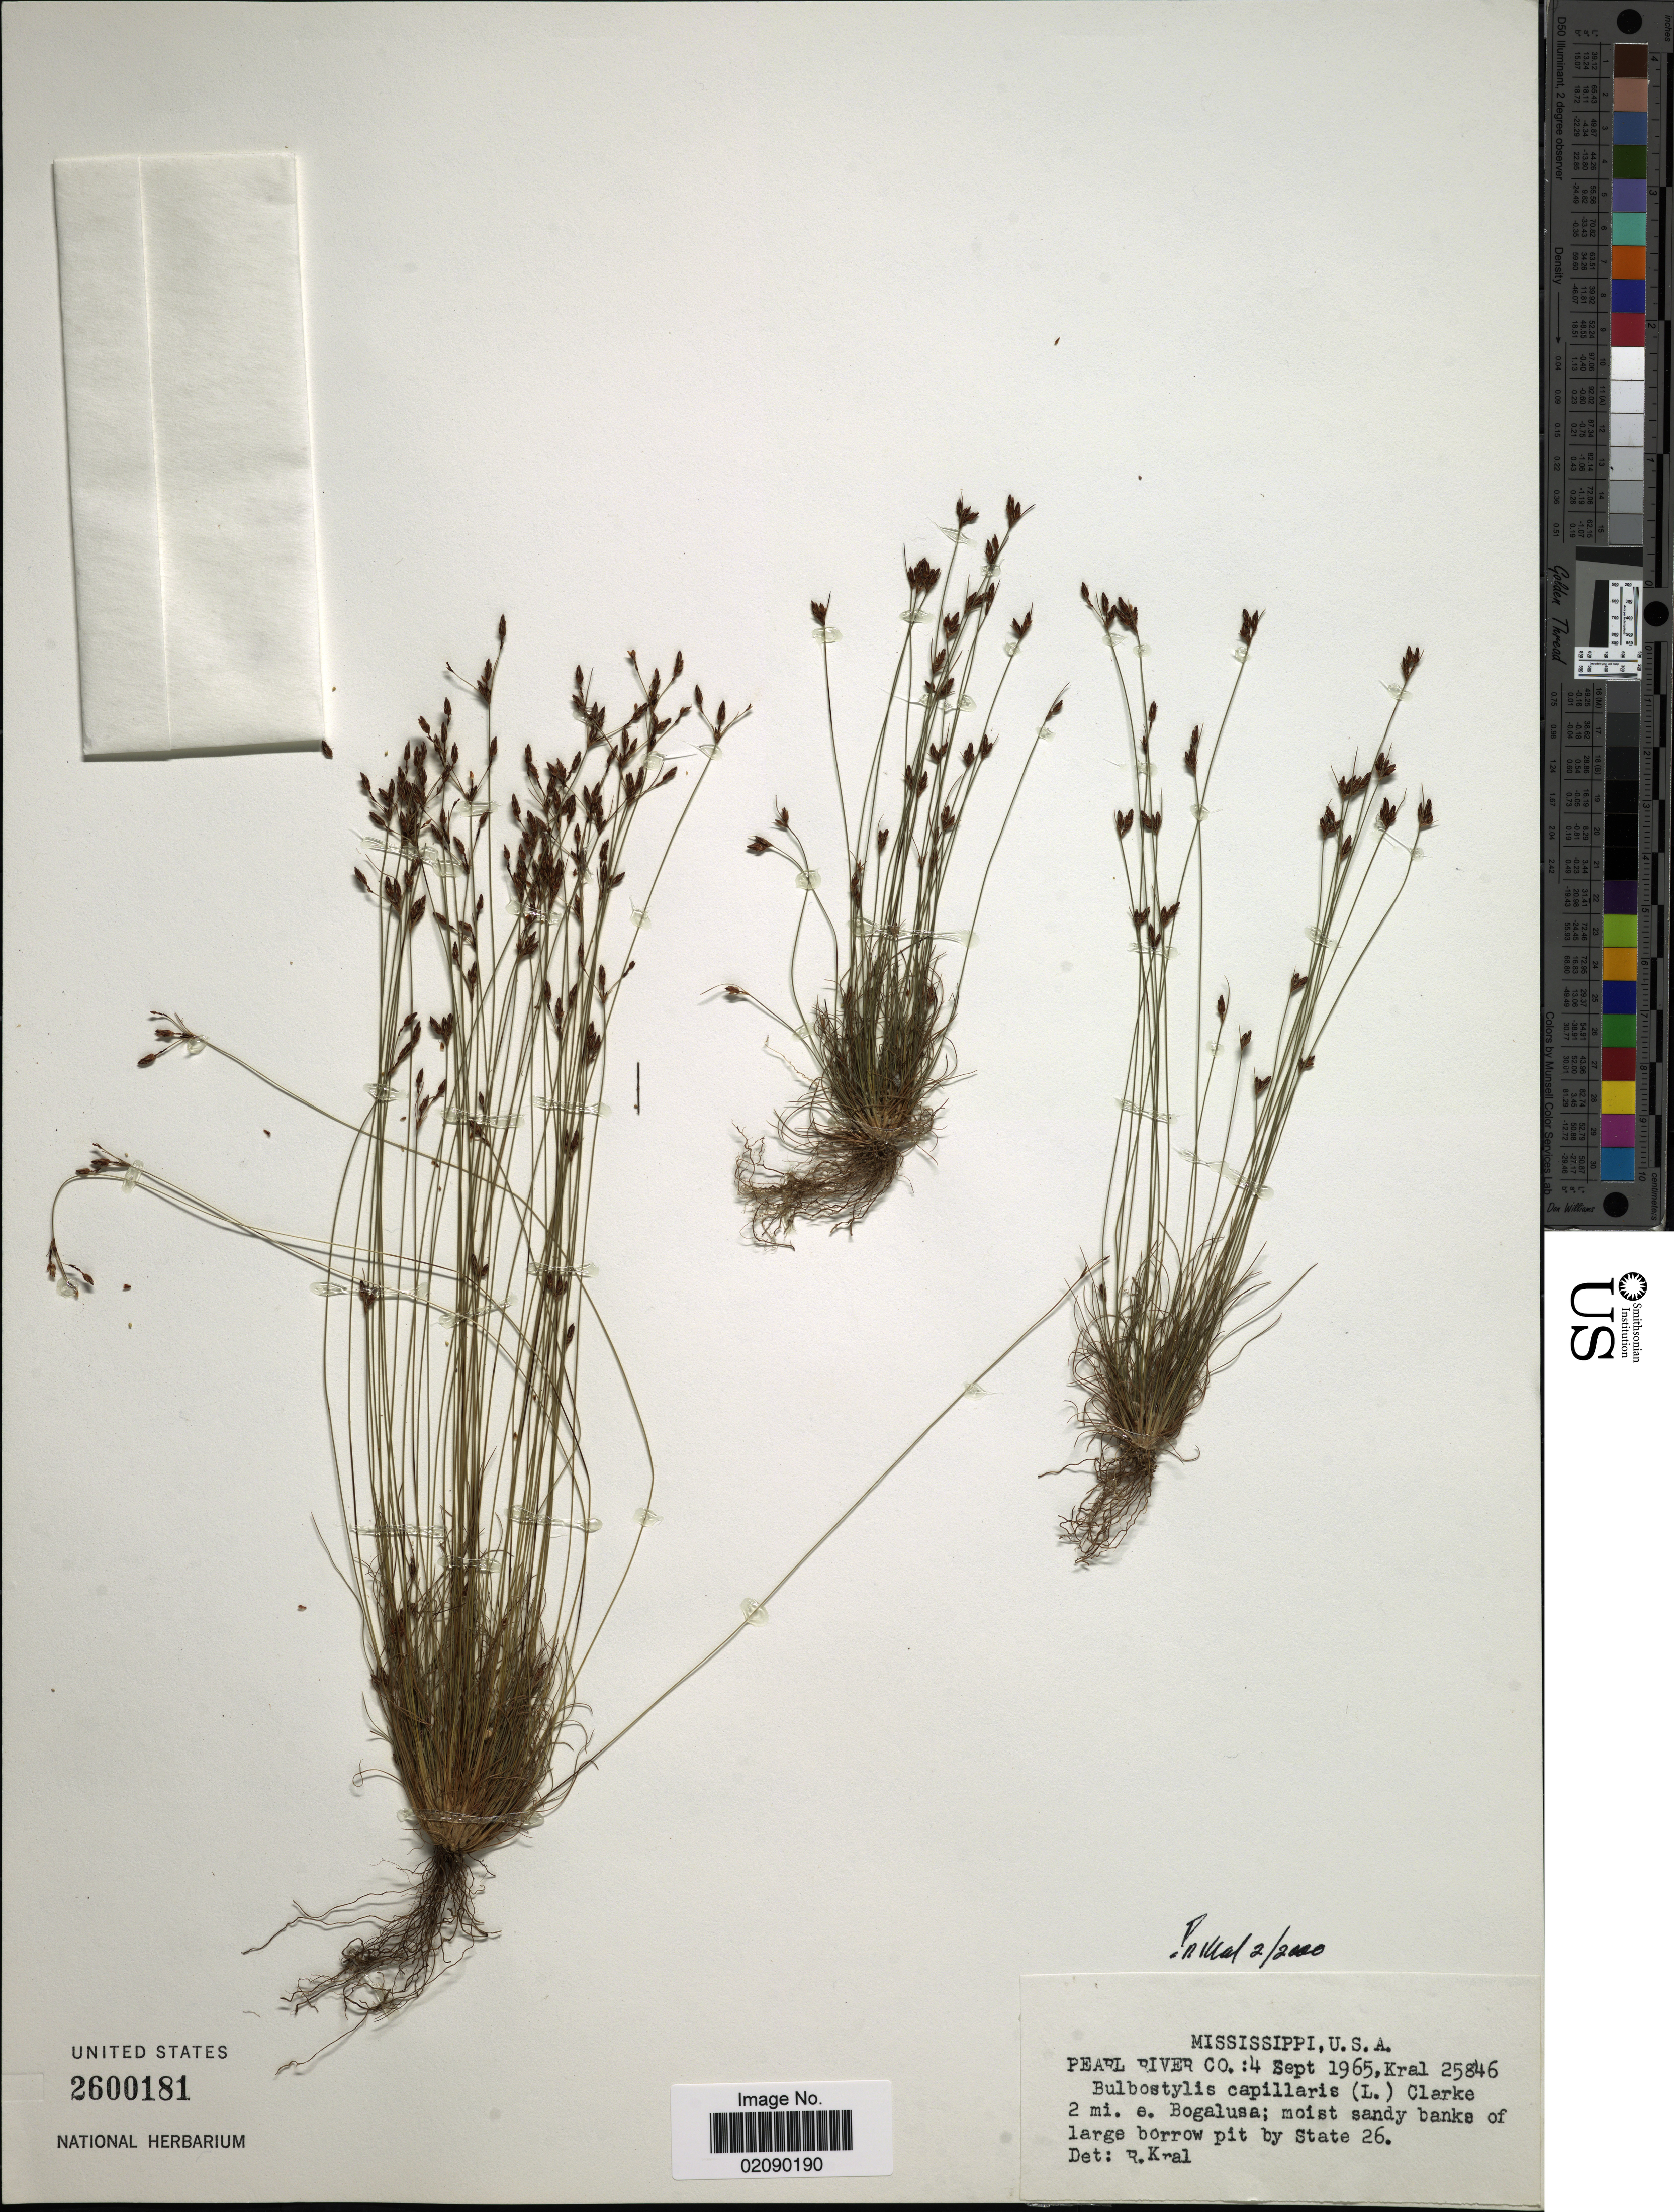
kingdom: Plantae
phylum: Tracheophyta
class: Liliopsida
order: Poales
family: Cyperaceae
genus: Bulbostylis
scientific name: Bulbostylis capillaris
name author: (L.) Kunth ex C.B. Clarke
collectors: R. Kral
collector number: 25846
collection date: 1965-09-04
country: United States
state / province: Mississippi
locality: Pearl River Co; 2 mi e Bogalusa; moist sandy banks of large borrow pit by State 26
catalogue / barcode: US 2600181